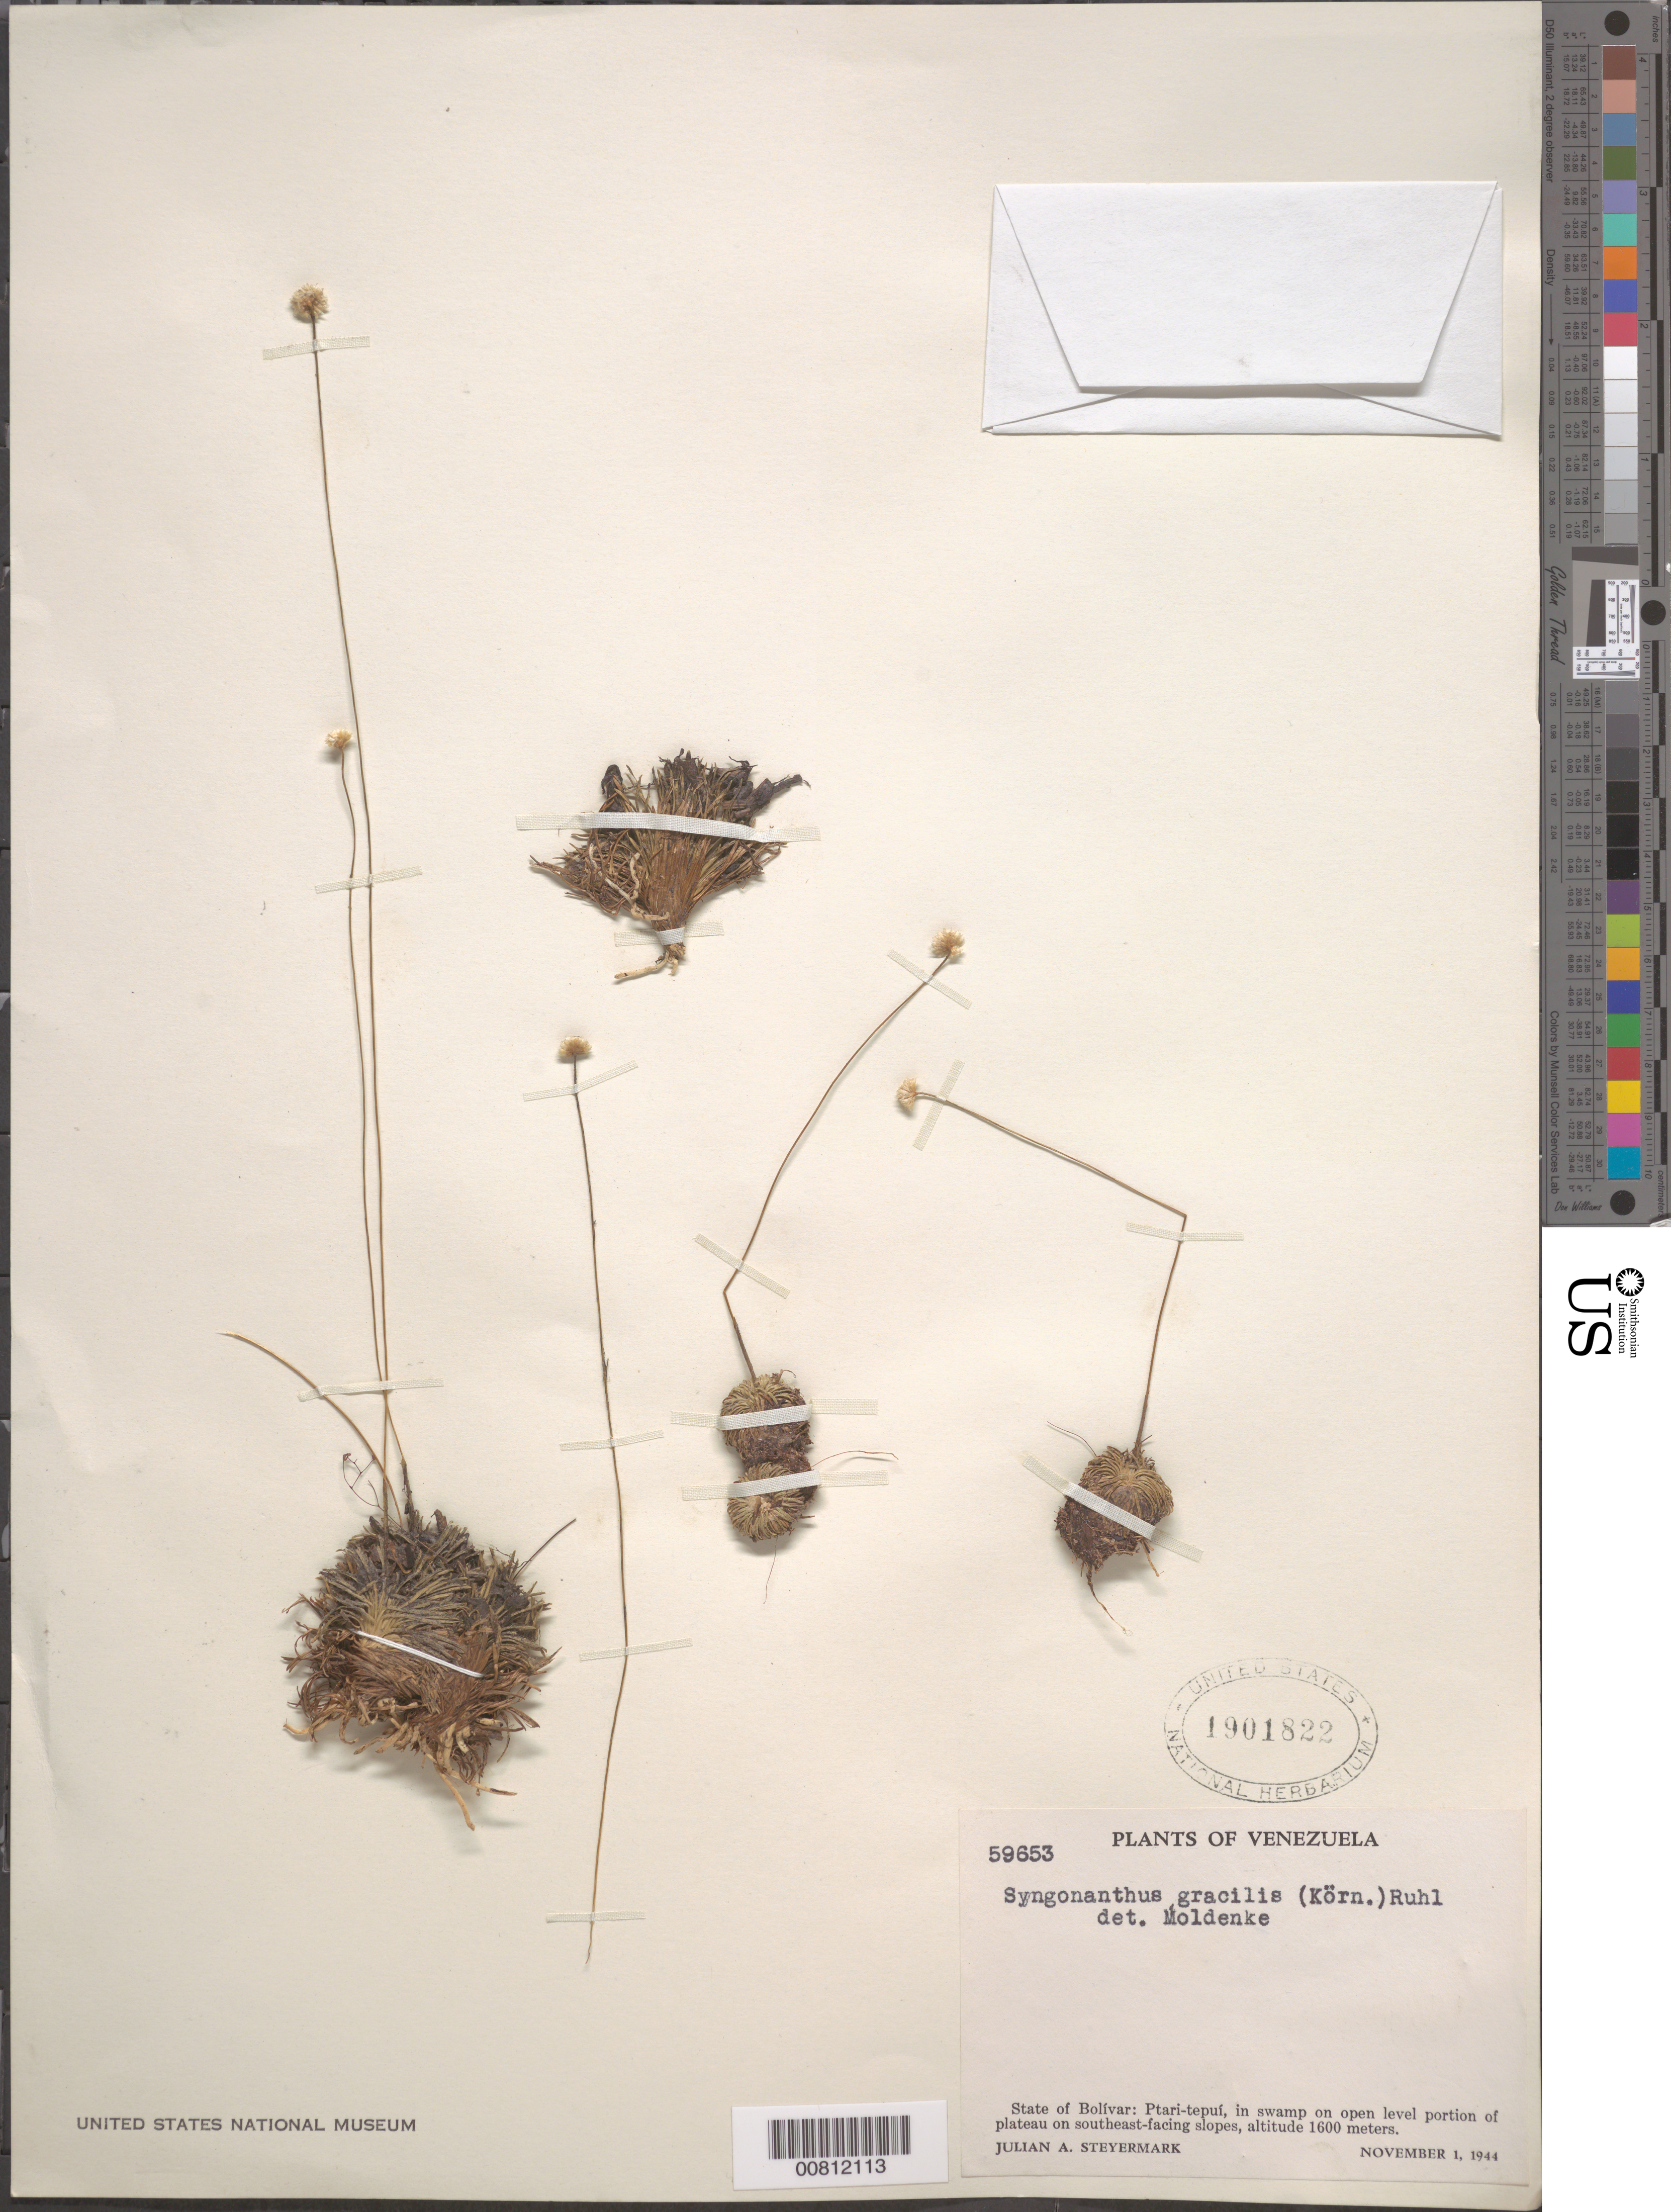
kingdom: Plantae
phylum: Tracheophyta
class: Liliopsida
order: Poales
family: Eriocaulaceae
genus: Syngonanthus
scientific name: Syngonanthus gracilis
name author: (Bong.) Ruhland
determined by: Moldenke, H. N.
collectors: J. Steyermark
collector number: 59653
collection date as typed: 1-Nov-44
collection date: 1944-11-01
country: Venezuela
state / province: Bolívar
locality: Ptari-tepuí, plateau on SE-facing slopes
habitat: Swamp on open level portion of plateau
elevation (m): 1600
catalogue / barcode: US 1901822